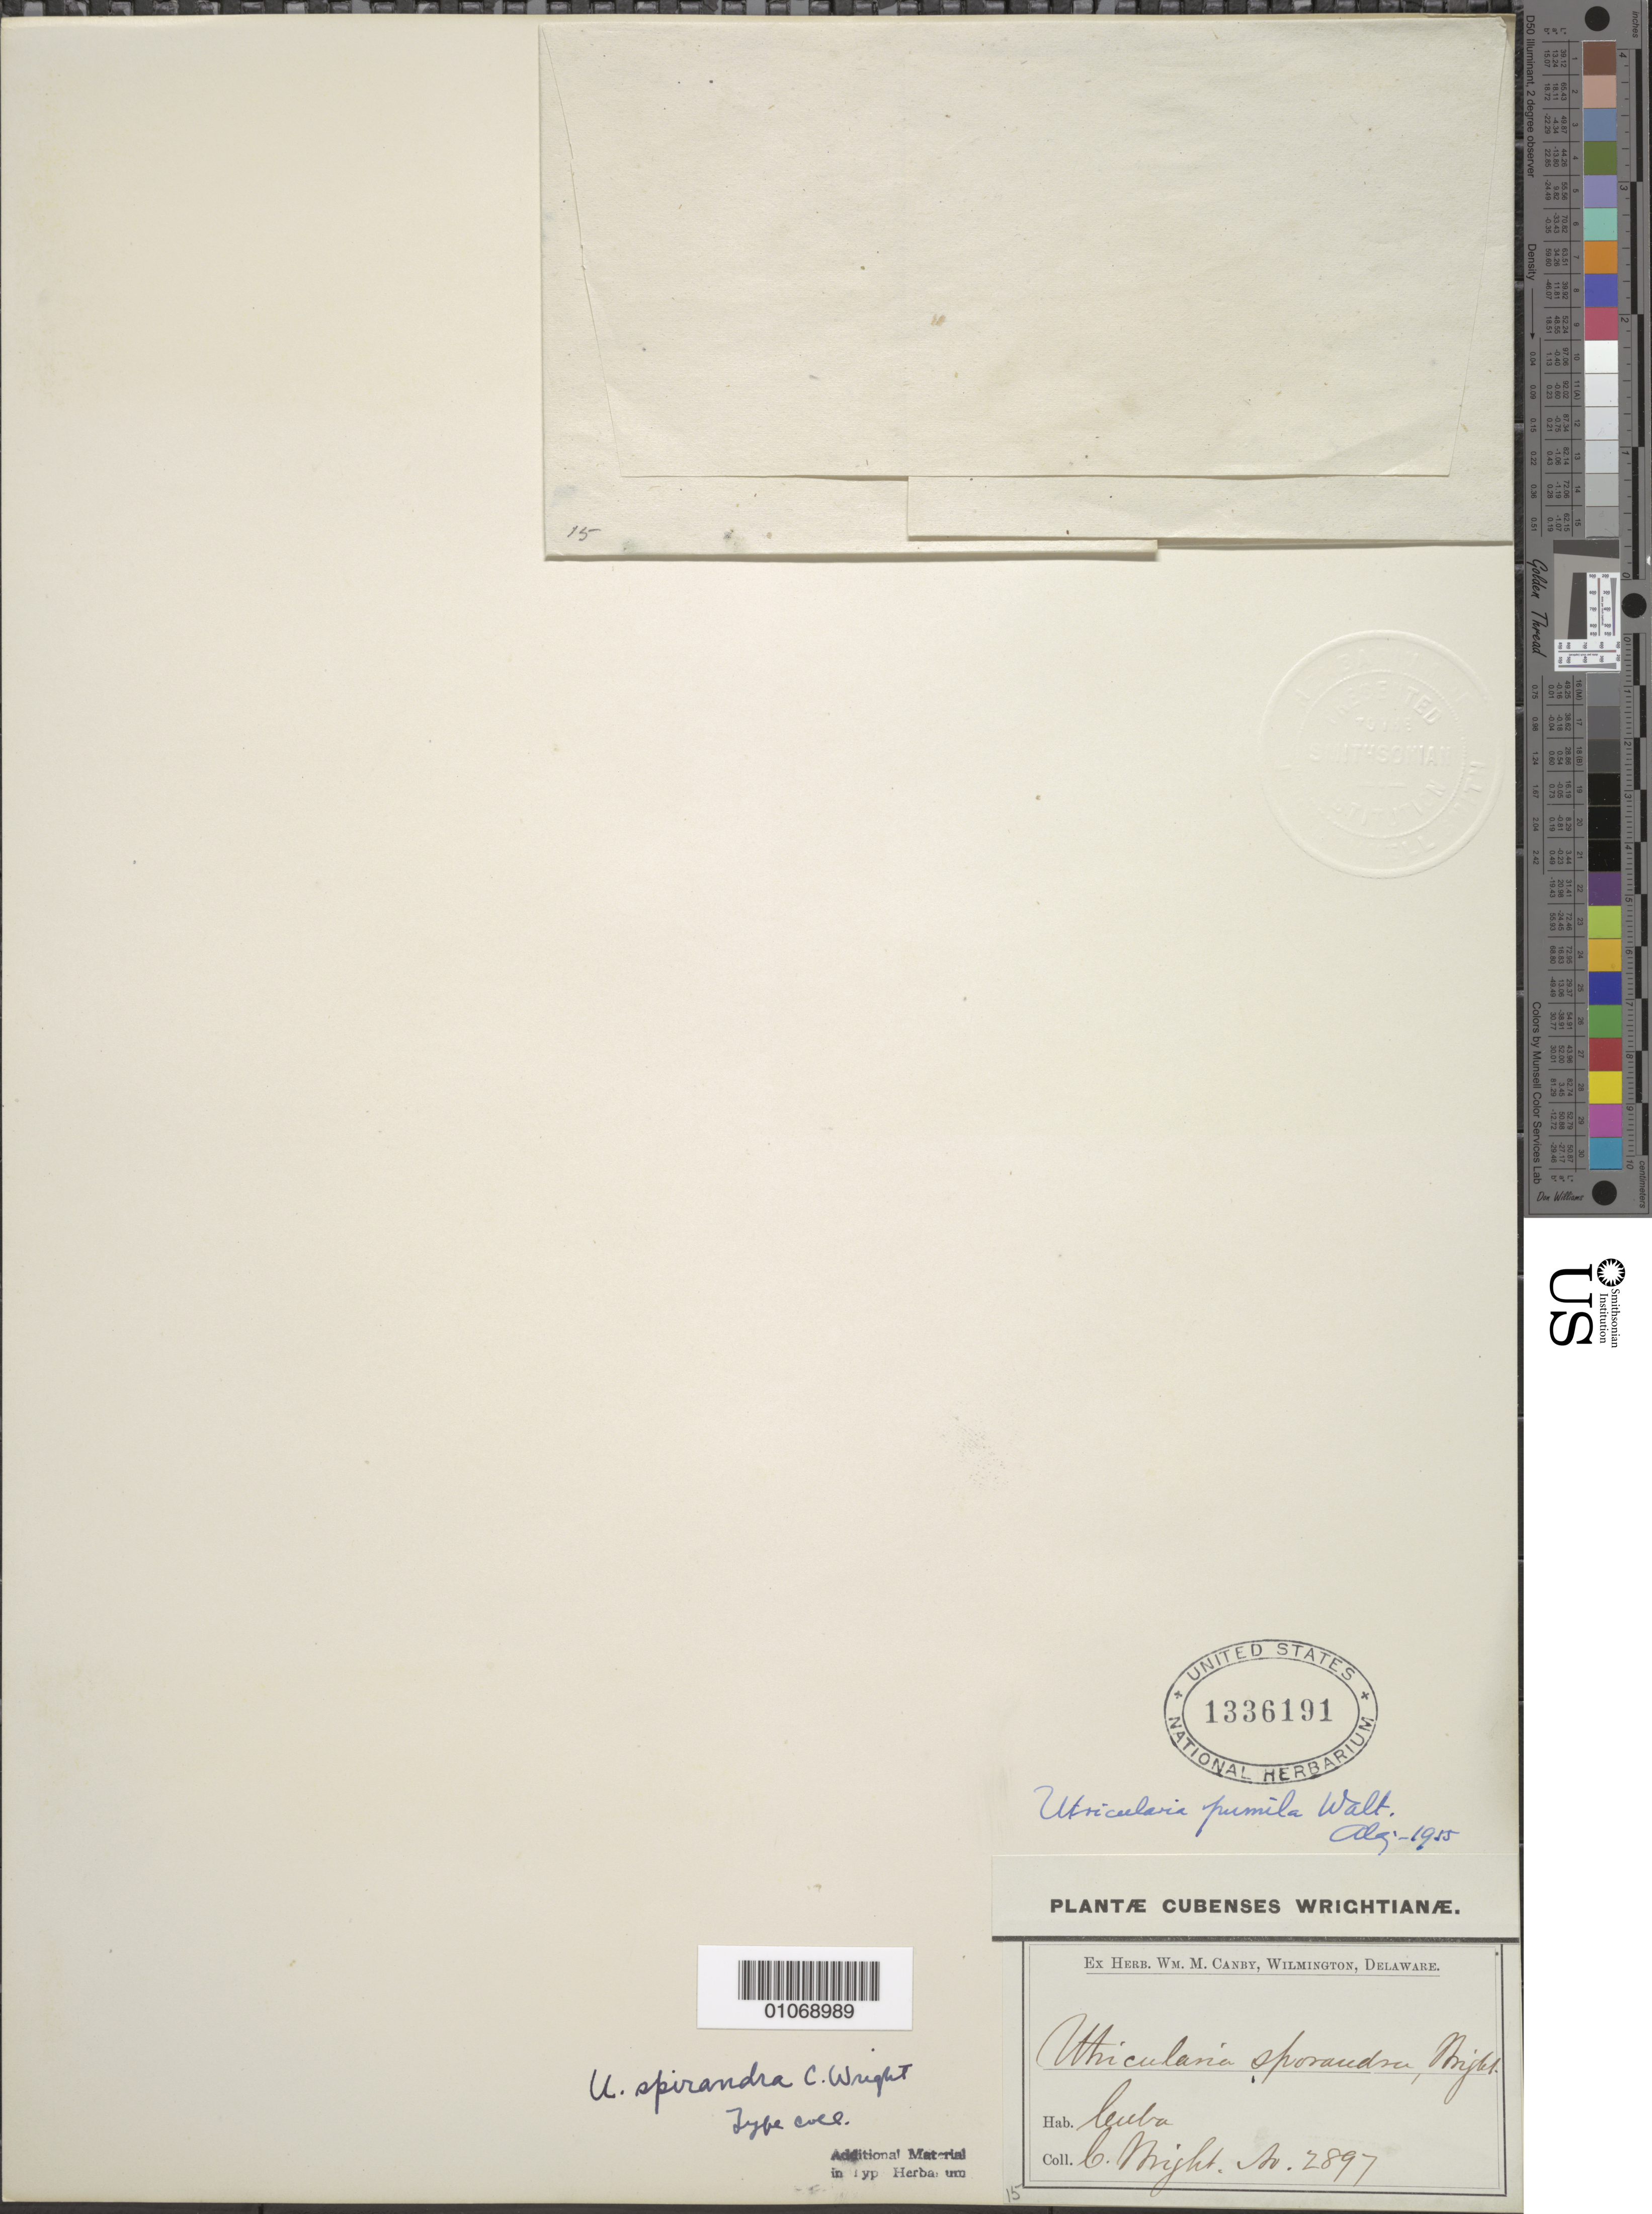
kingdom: Plantae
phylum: Tracheophyta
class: Magnoliopsida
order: Lamiales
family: Lentibulariaceae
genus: Utricularia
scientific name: Utricularia gibba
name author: L.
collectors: C. Wright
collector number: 2897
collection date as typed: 1800 to 1899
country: Cuba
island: Cuba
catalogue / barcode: US 1336191